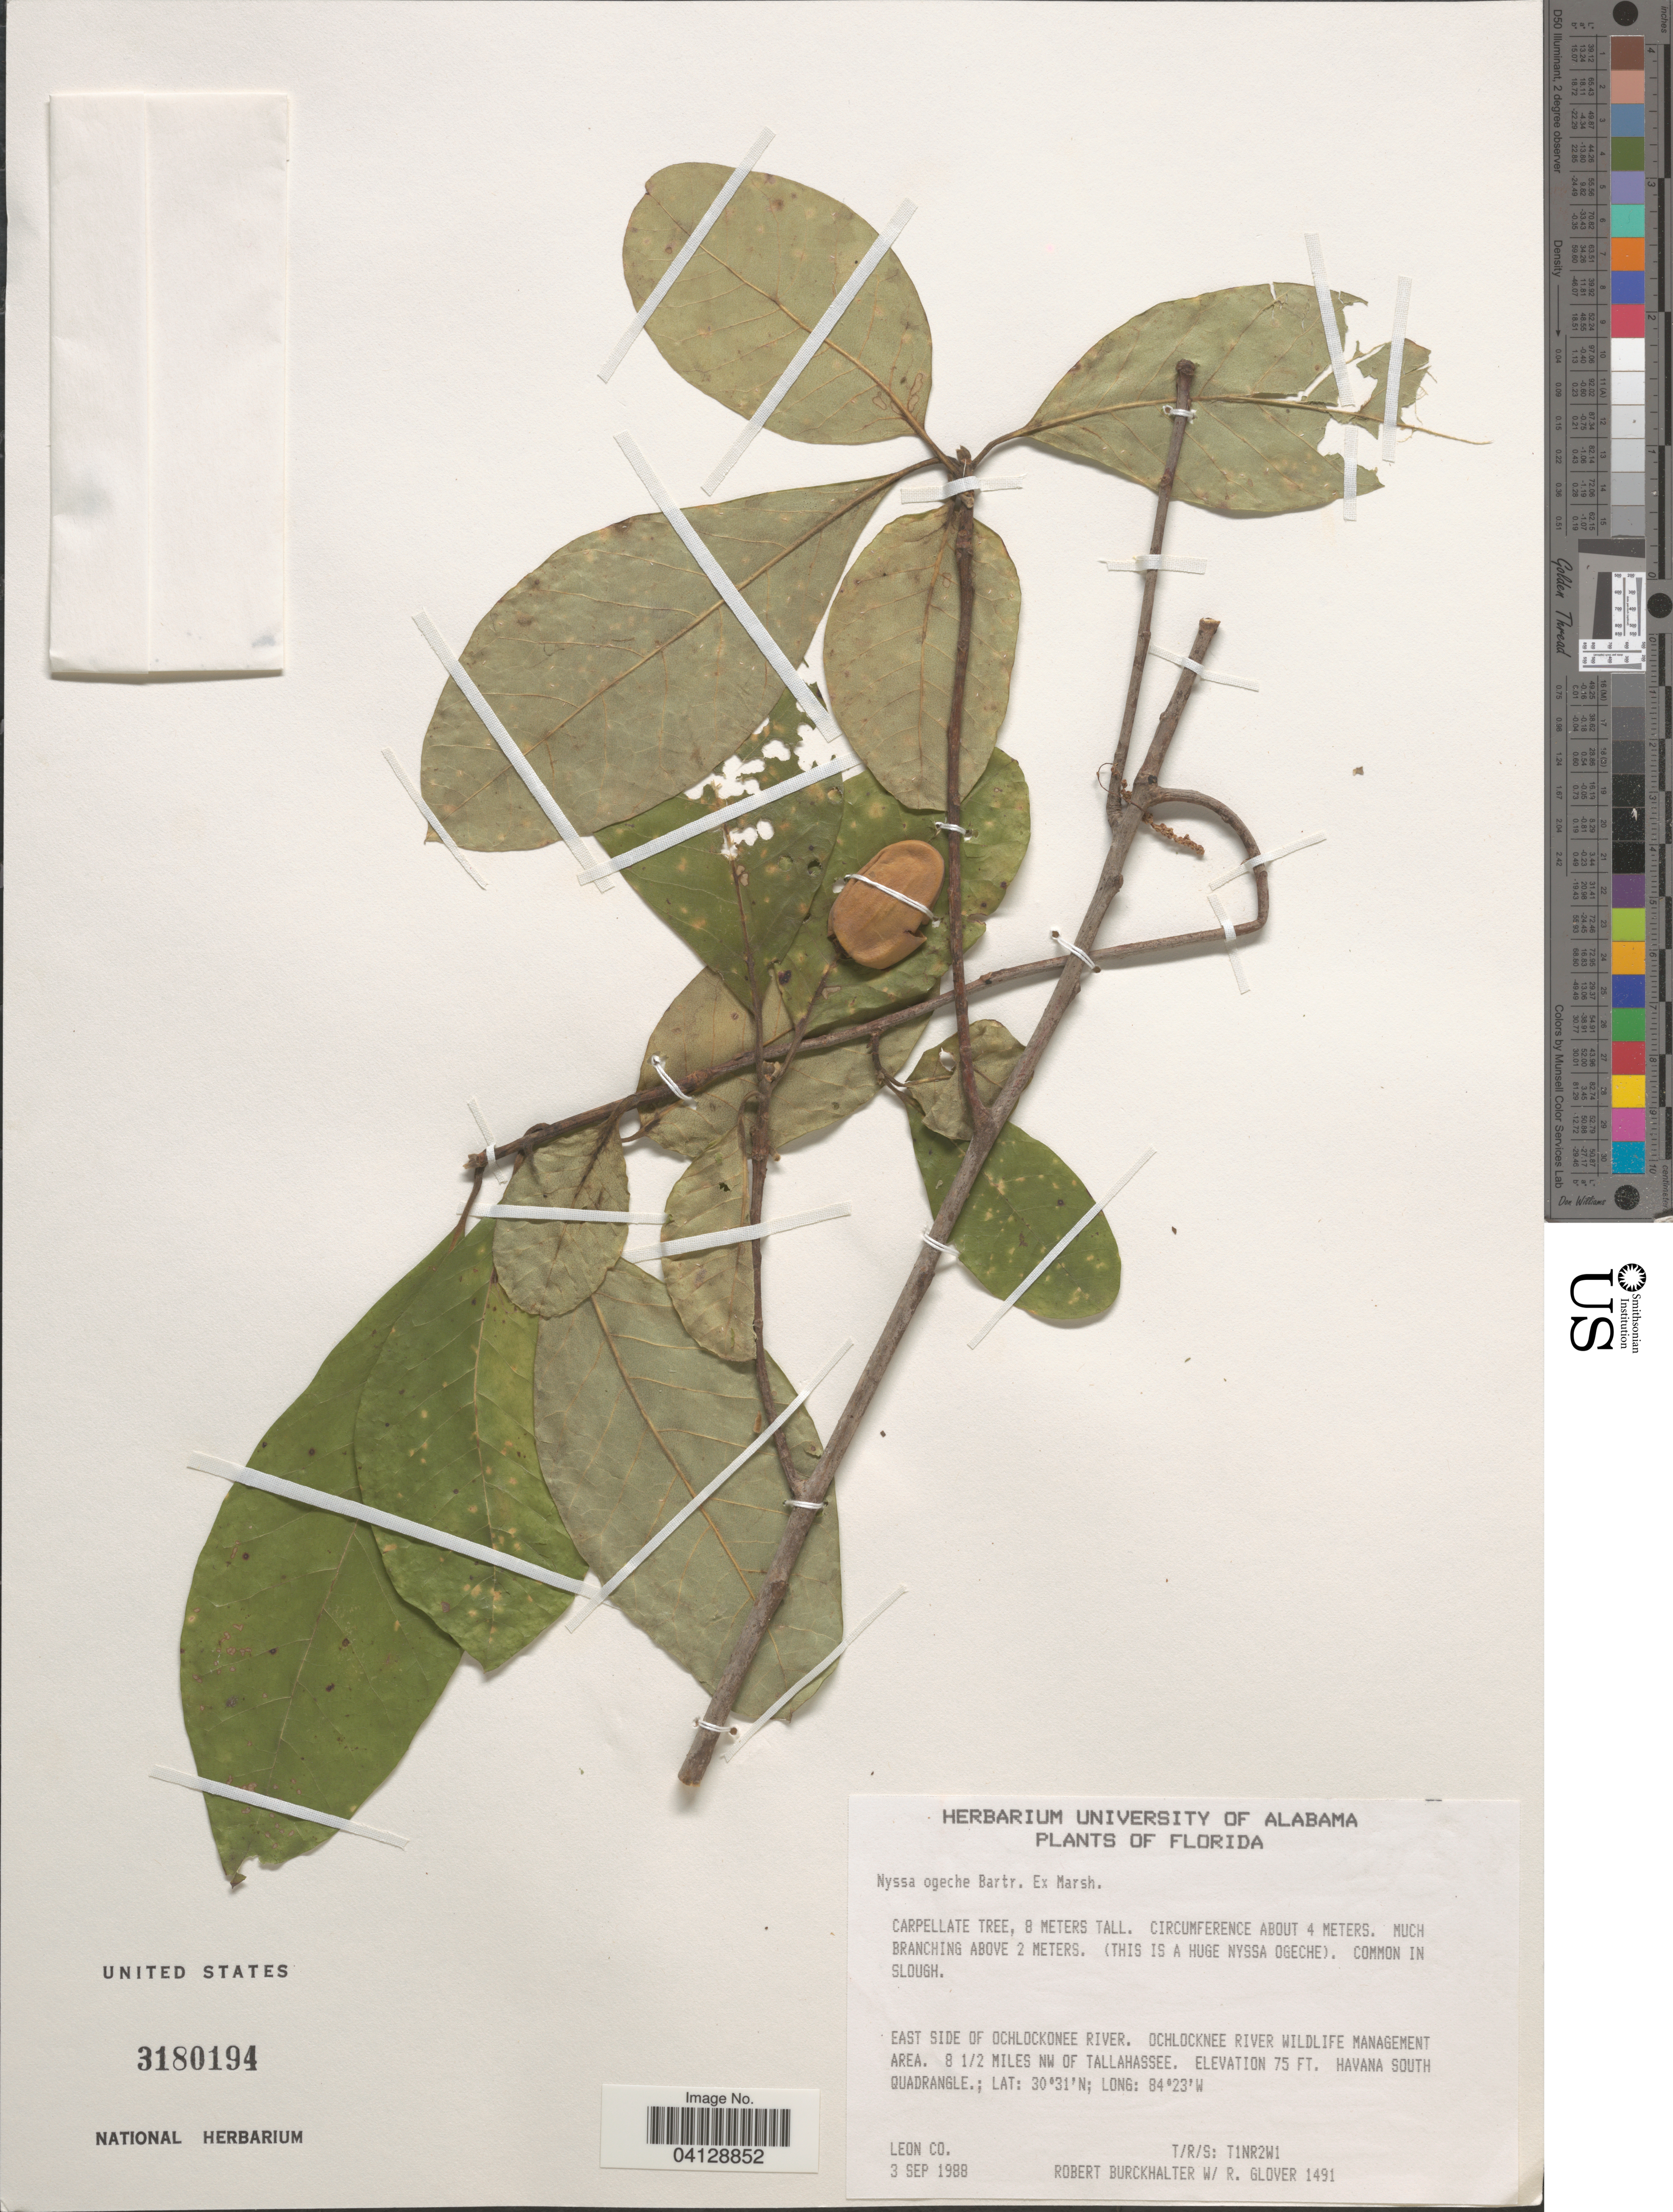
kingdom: Plantae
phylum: Tracheophyta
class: Magnoliopsida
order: Cornales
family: Nyssaceae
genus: Nyssa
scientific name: Nyssa ogeche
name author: W. Bartram ex Marshall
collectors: R. Burckhalter & R. Glover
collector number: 1491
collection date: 1988-09-03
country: United States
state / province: Florida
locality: East side of Ochlockonee River. Ochlocknee River Wildlife Management Area. 8 1/2 miles NW of Tallahassee. Havana South Quadrangle. T/R/S: T1NR2W1.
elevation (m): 23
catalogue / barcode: US 3180194